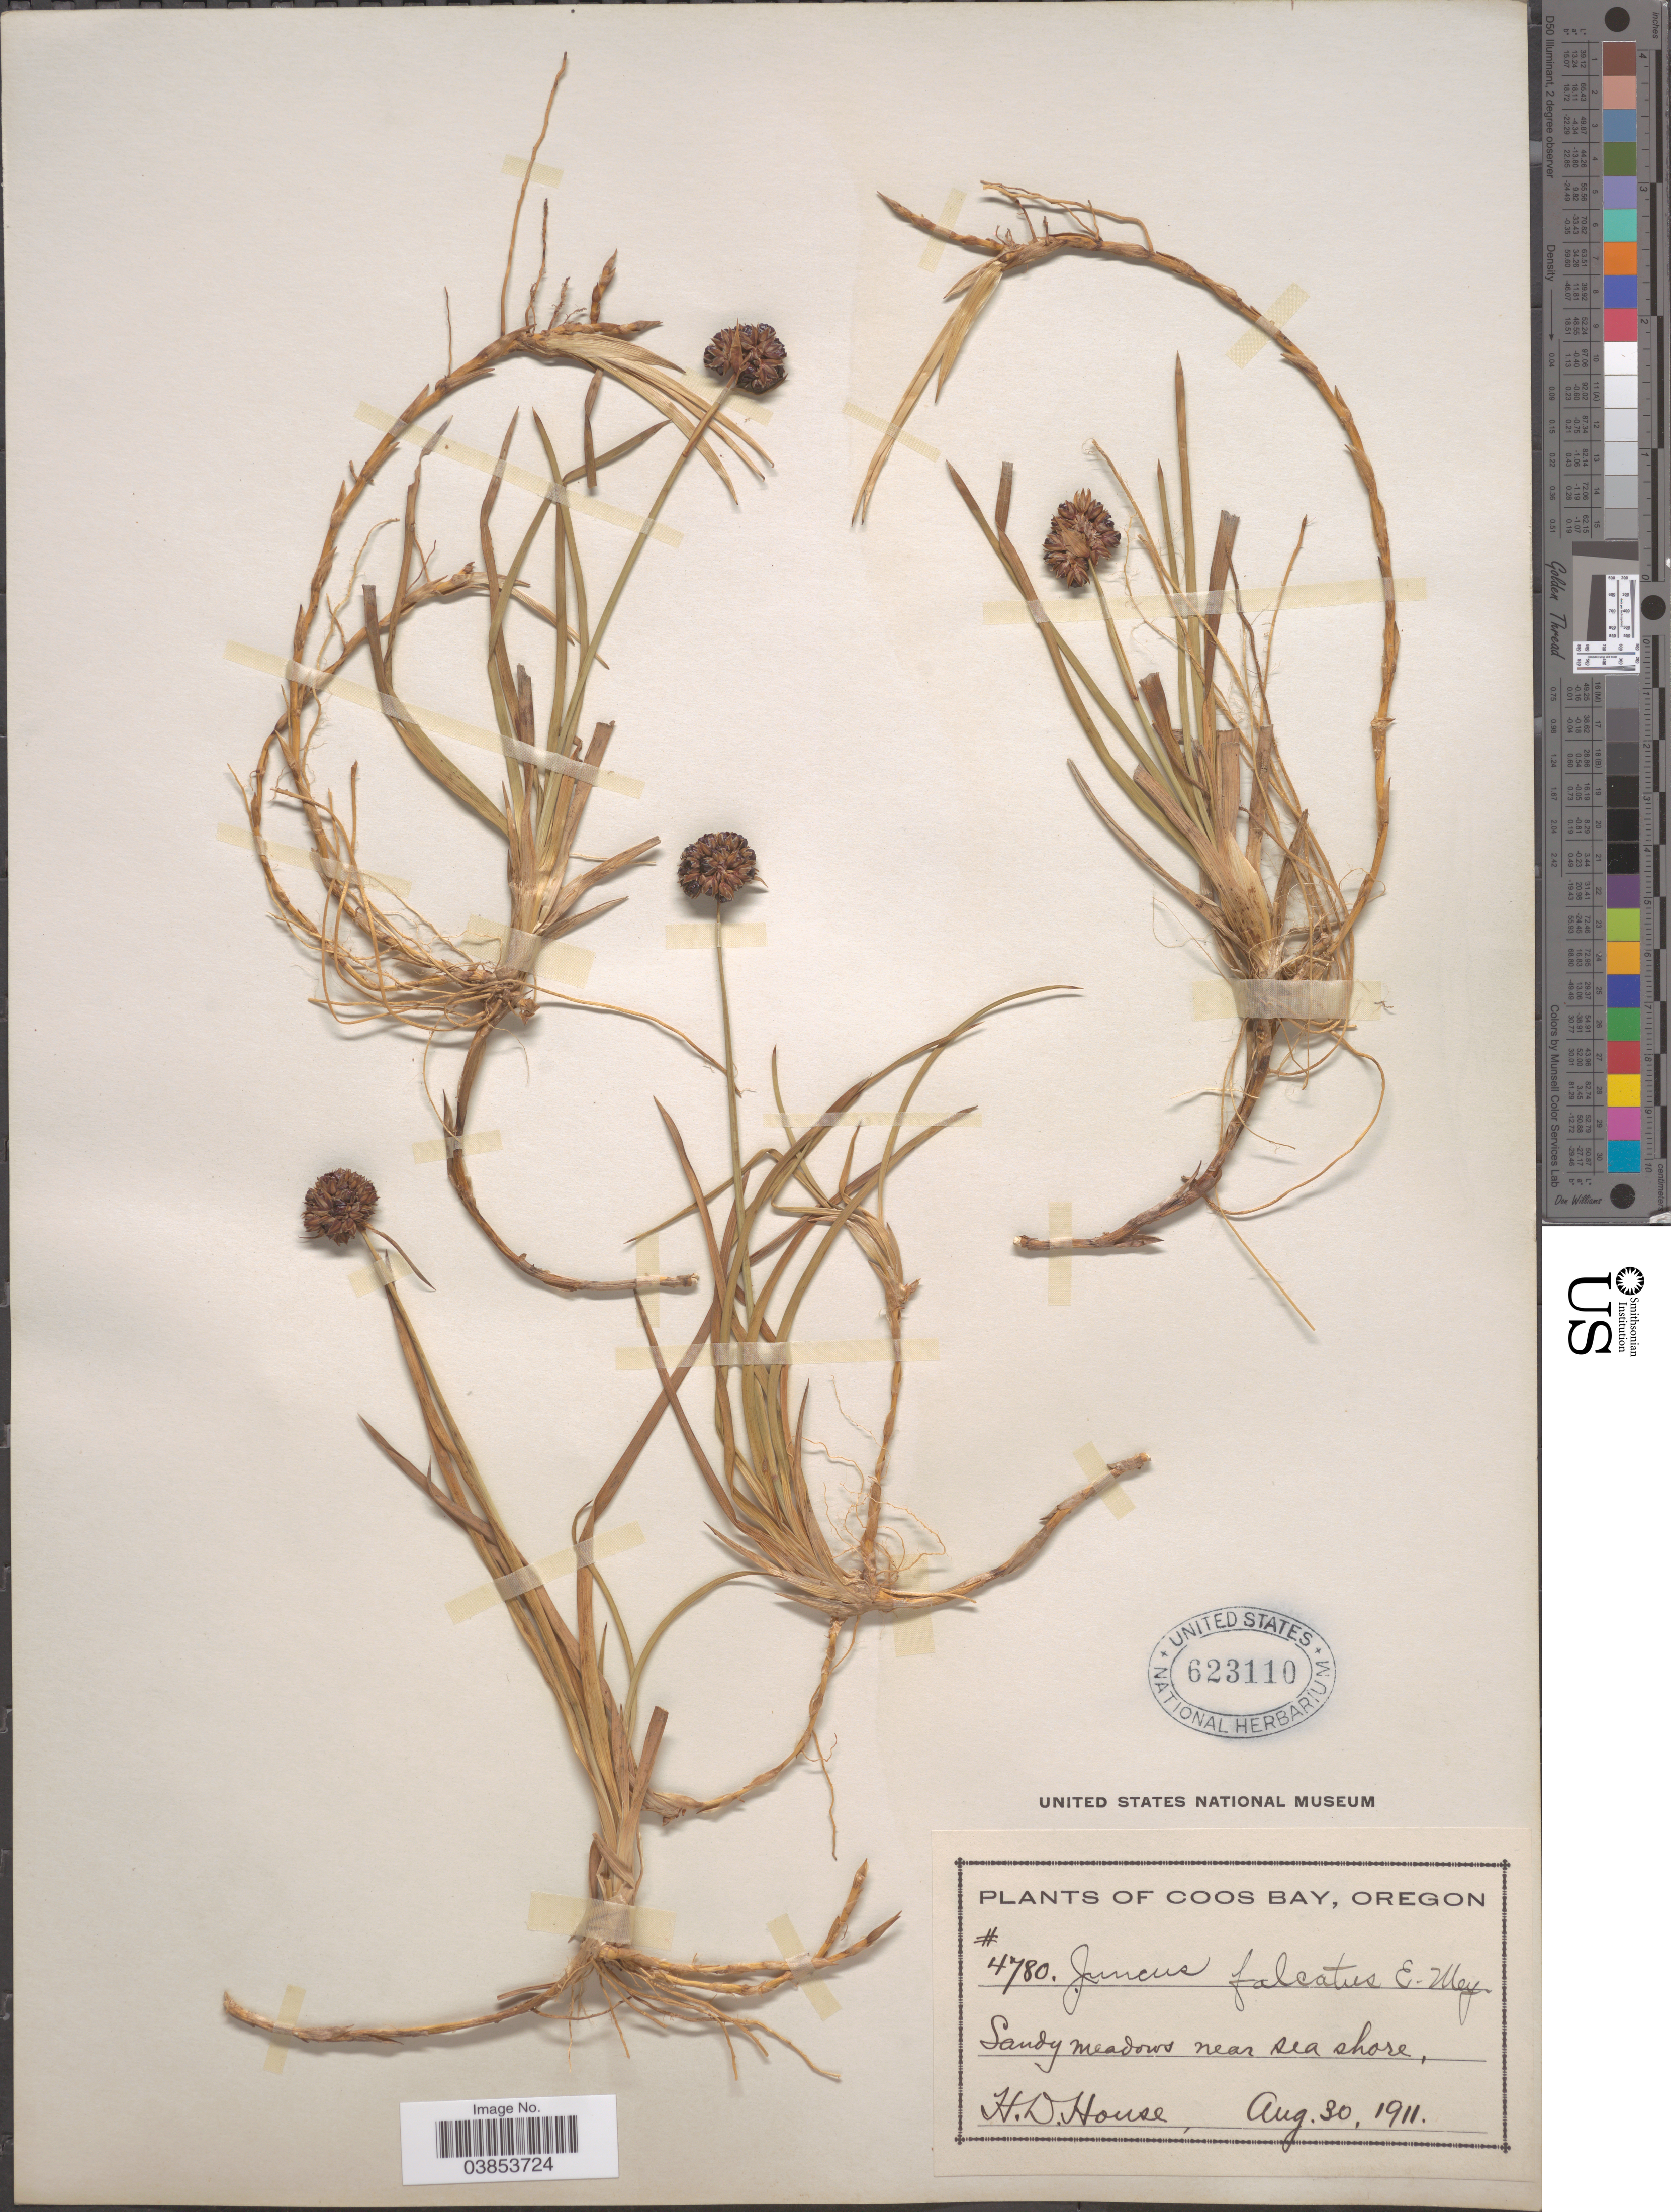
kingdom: Plantae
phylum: Tracheophyta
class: Liliopsida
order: Poales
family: Juncaceae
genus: Juncus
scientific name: Juncus falcatus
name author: E. Mey.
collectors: H. D. House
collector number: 4780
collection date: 1911-08-30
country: United States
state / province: Oregon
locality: Coos Bay. Sandy meadows near sea shore.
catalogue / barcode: US 623110